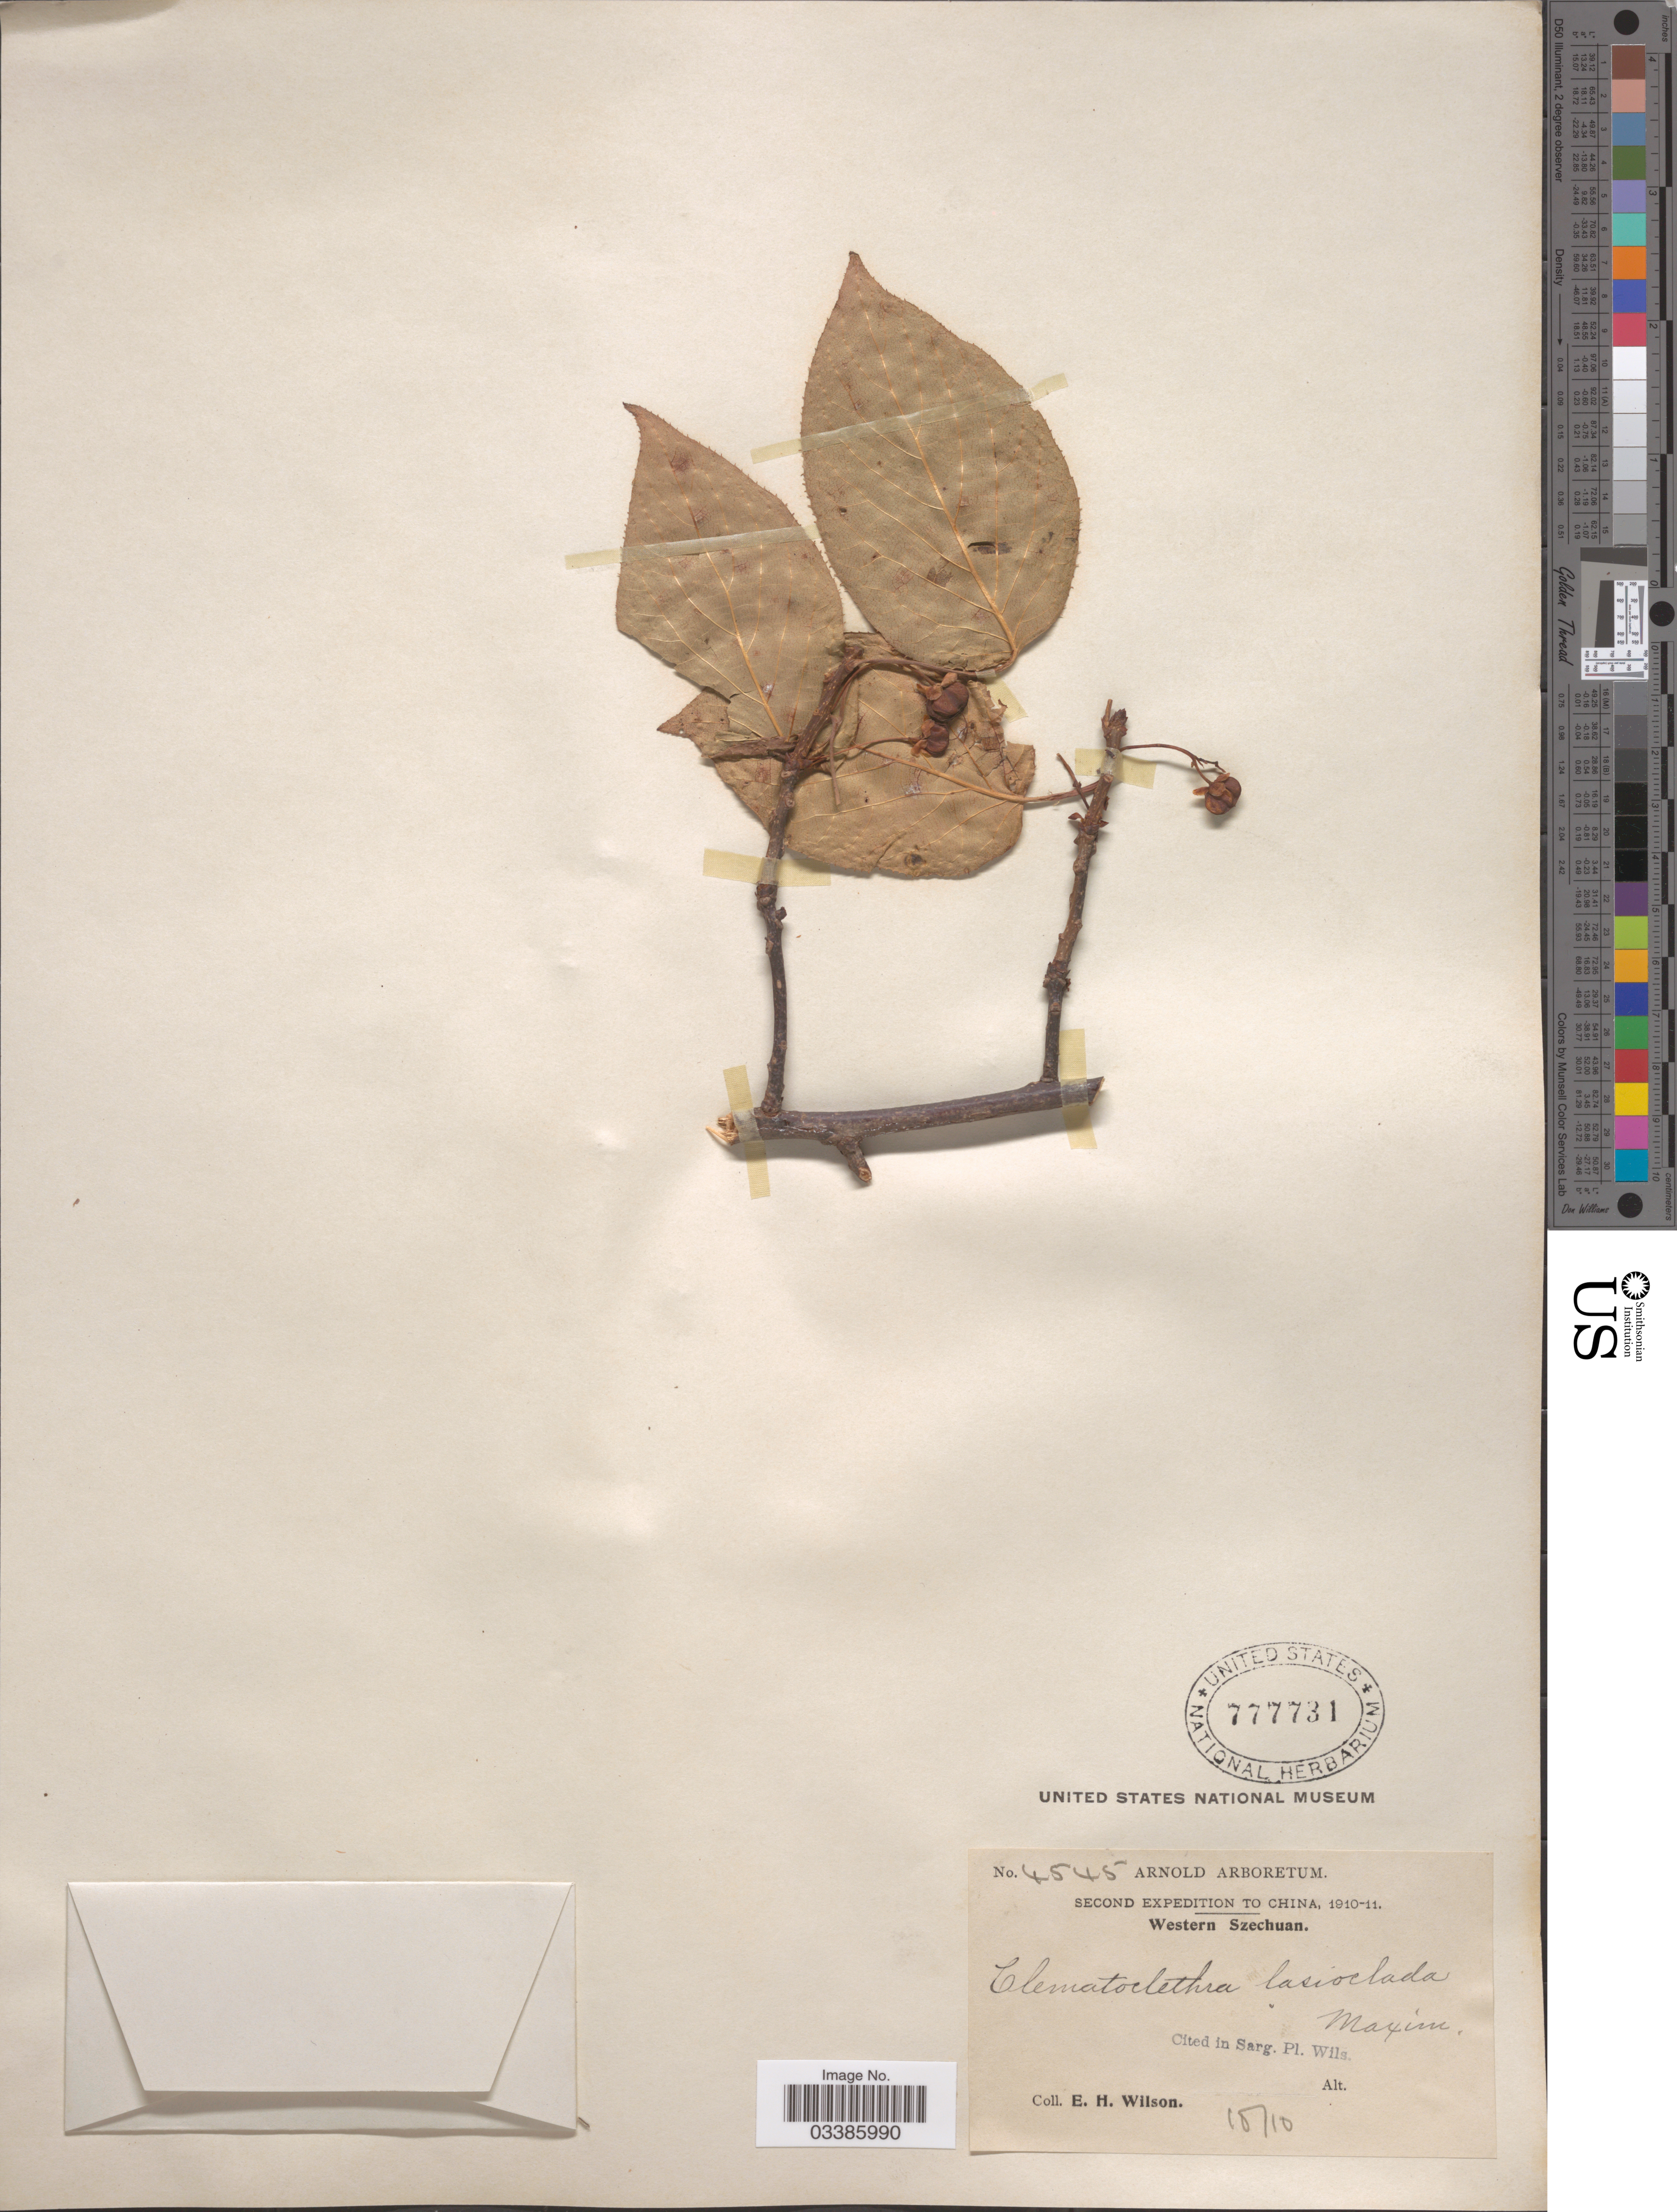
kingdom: Plantae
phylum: Tracheophyta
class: Magnoliopsida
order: Ericales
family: Actinidiaceae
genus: Clematoclethra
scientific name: Clematoclethra lasioclada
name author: Maxim.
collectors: E. Wilson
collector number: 4545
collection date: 1910-10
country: China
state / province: Sichuan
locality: Western Szechuan.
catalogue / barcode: US 777731